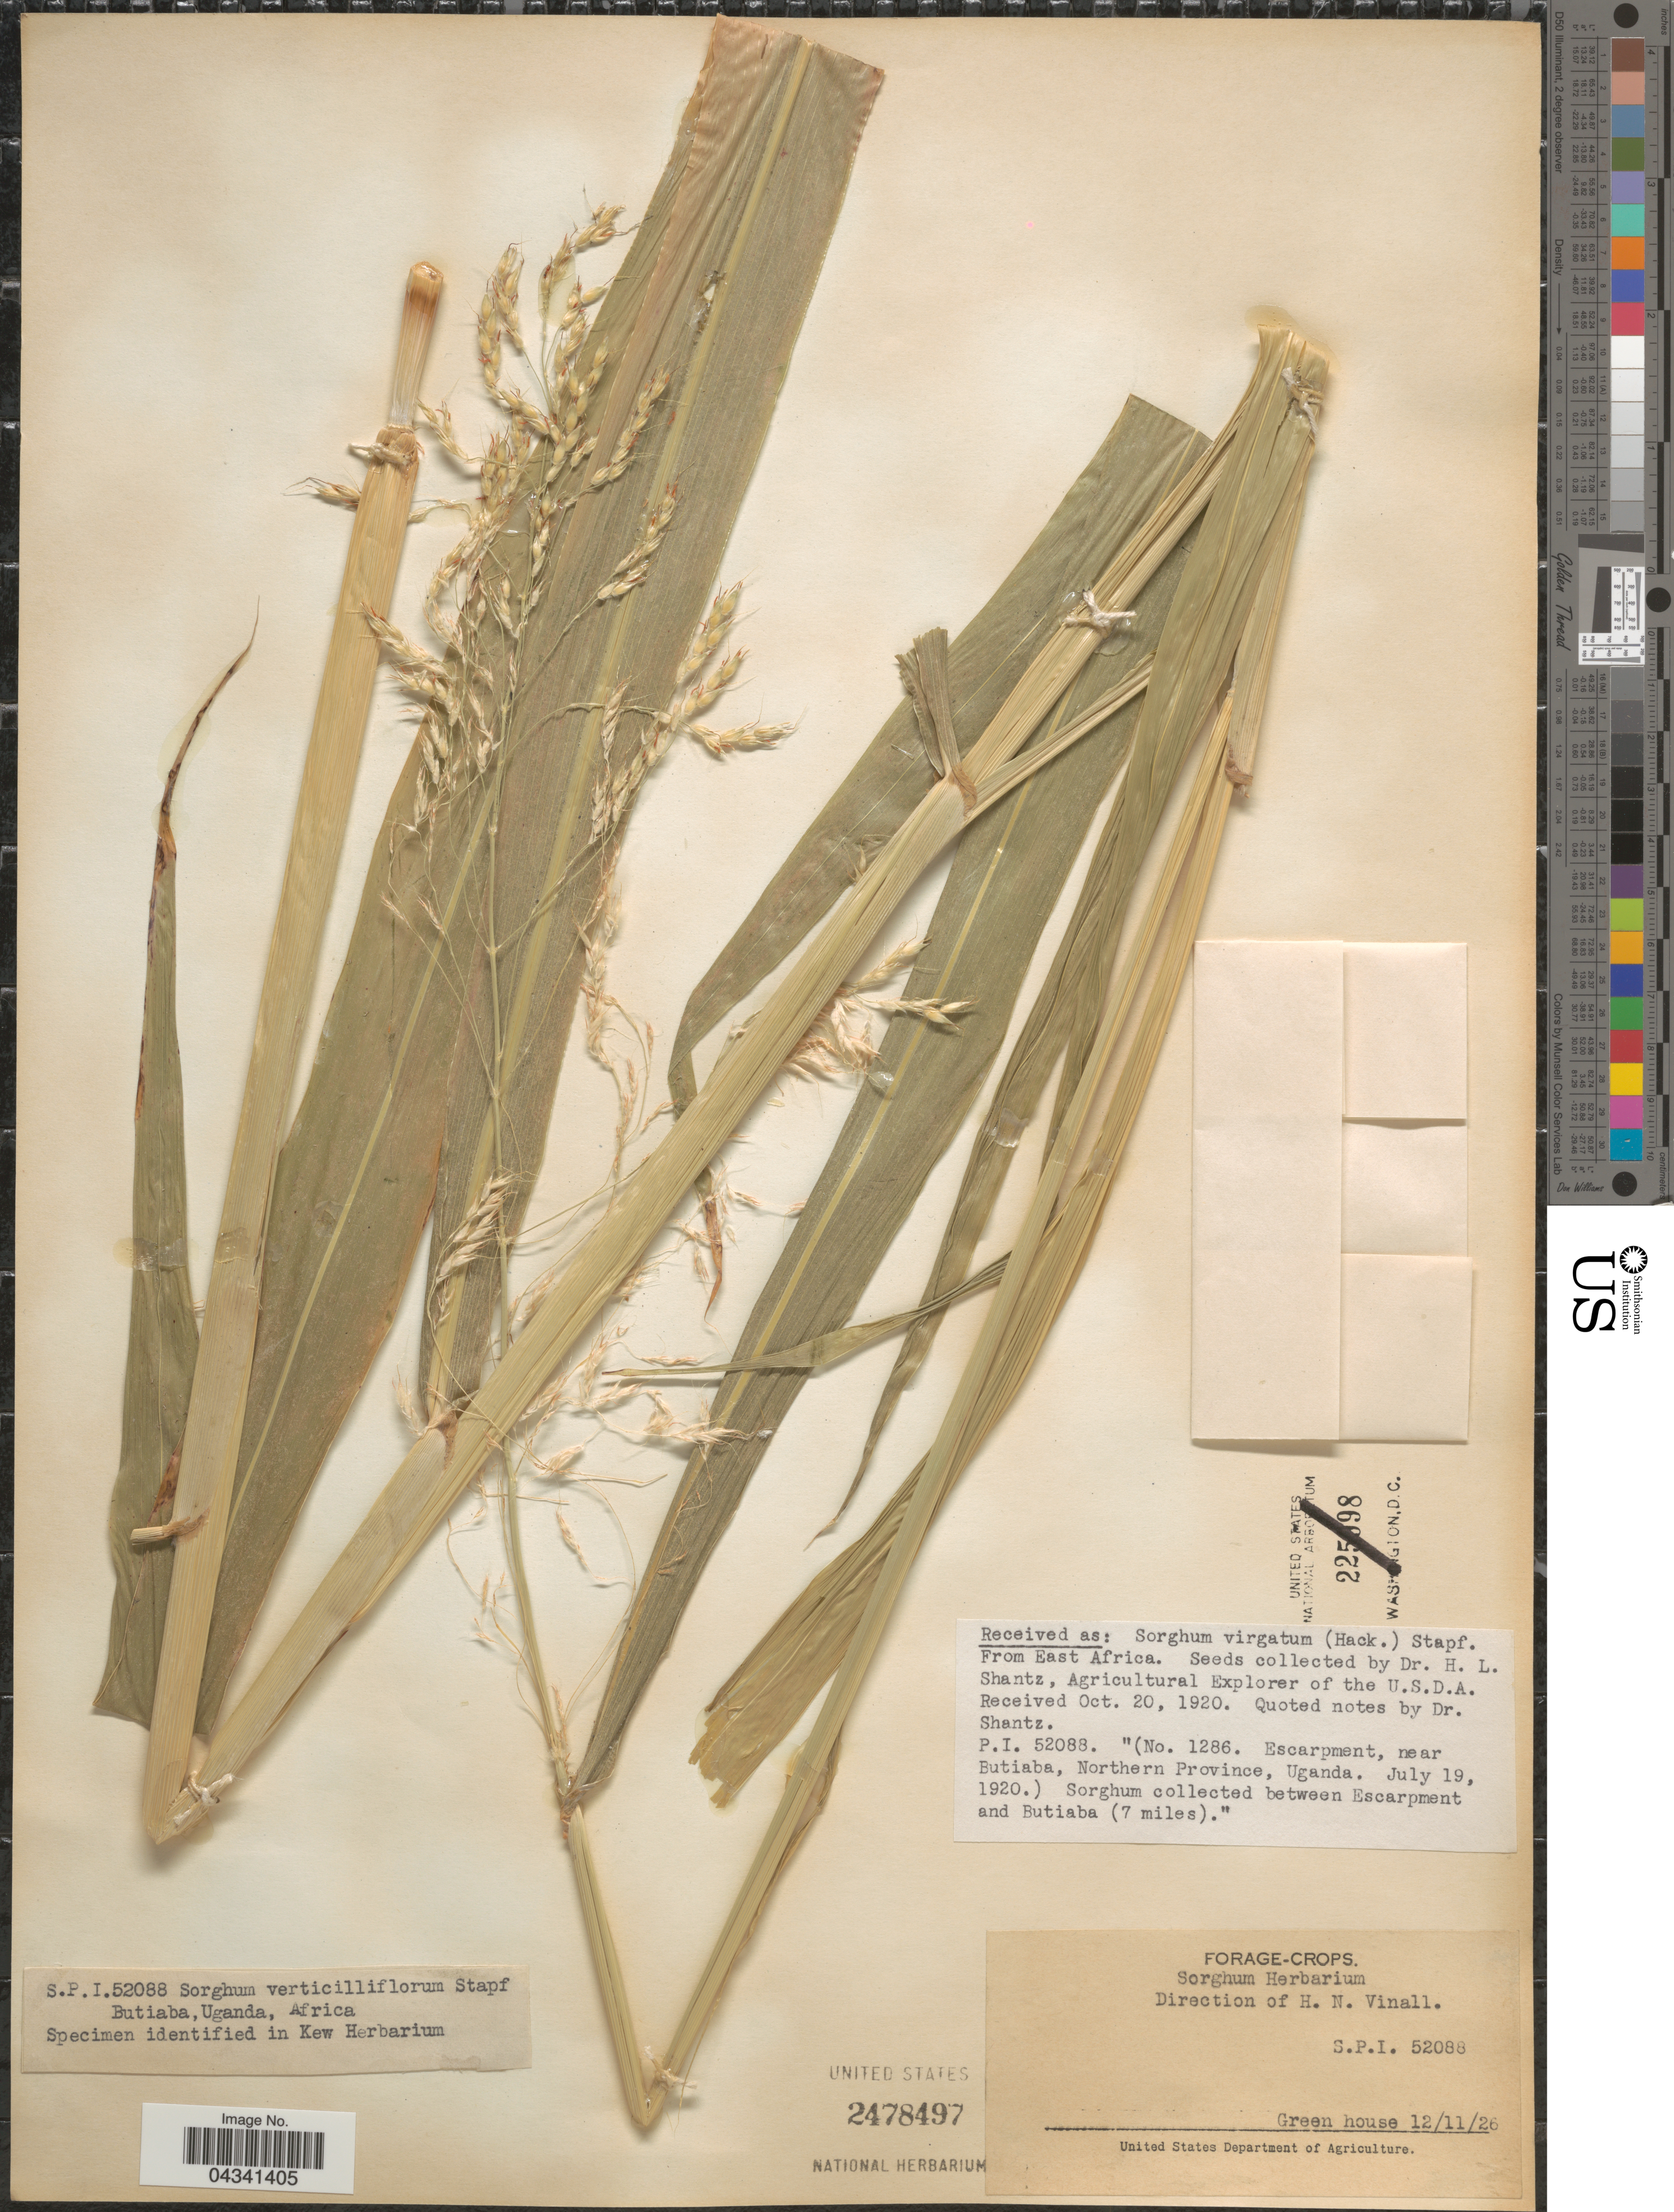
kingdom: Plantae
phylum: Tracheophyta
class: Liliopsida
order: Poales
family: Poaceae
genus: Sorghum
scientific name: Sorghum arundinaceum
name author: (Desv.) Stapf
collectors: H. Vinall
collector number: S.P.I. 52088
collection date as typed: Transcribed d/m/y: 11/12/26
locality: Green house.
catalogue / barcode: US 2478497